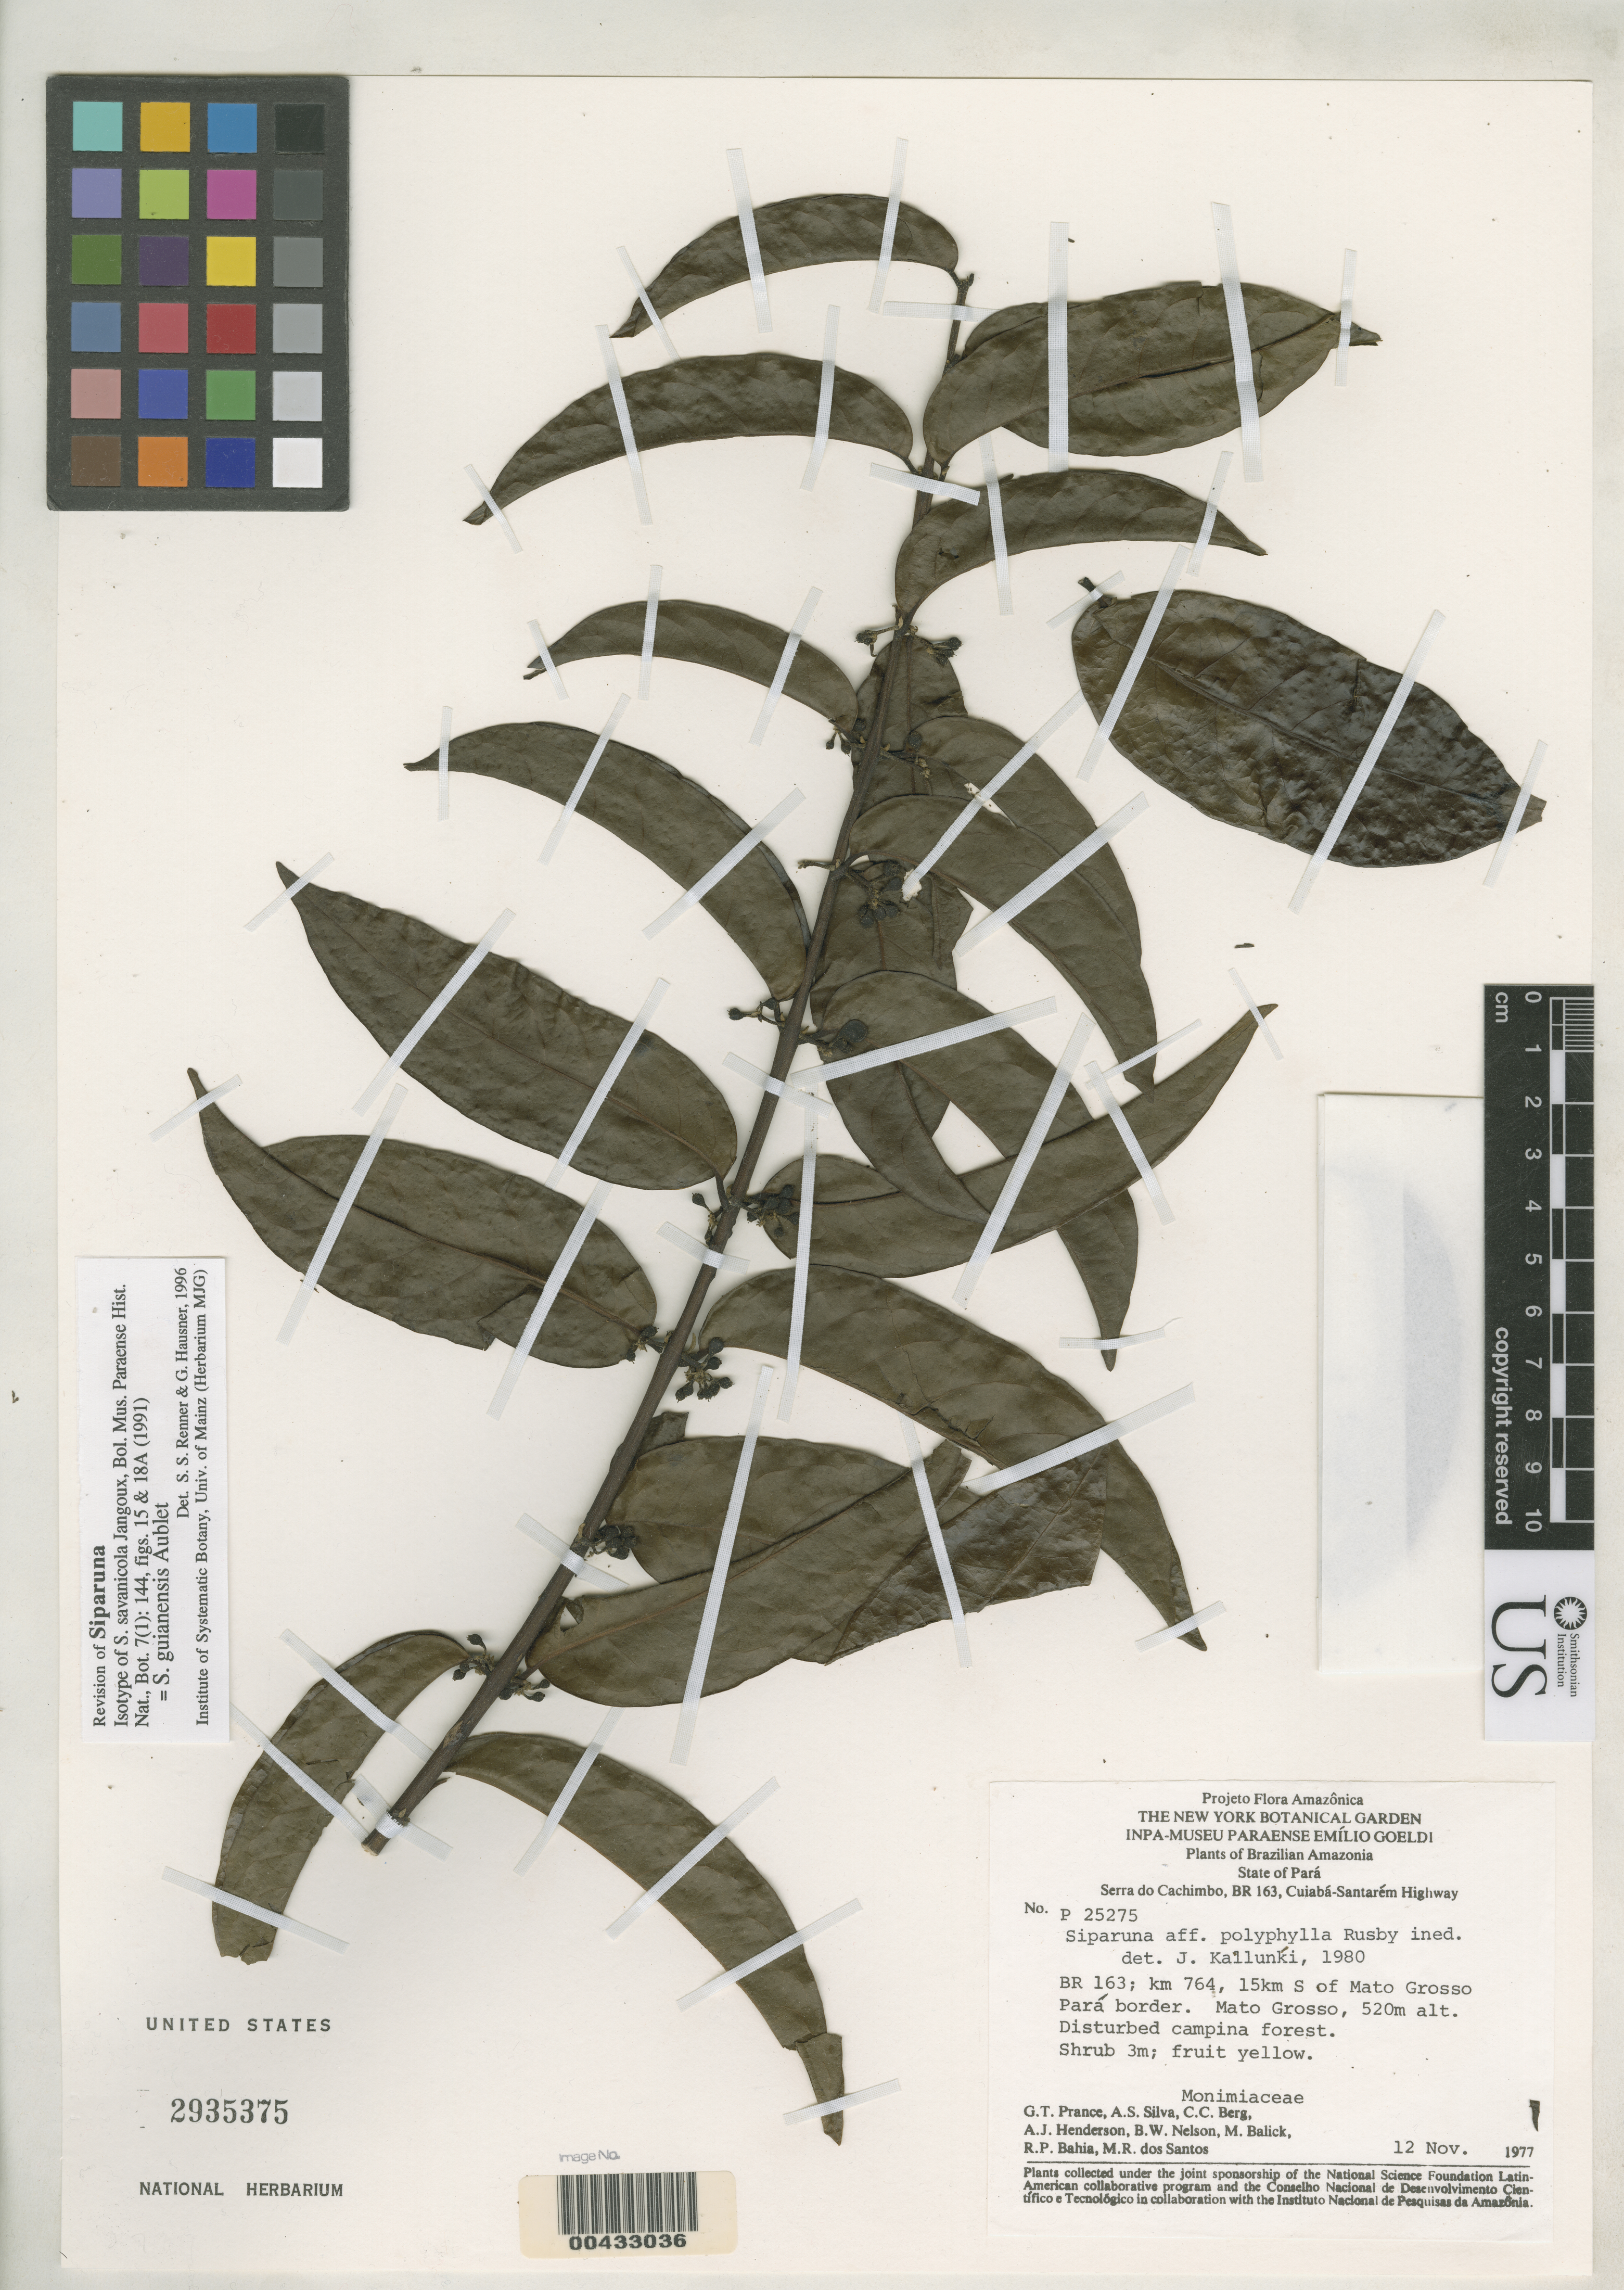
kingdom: Plantae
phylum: Tracheophyta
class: Magnoliopsida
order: Laurales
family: Siparunaceae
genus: Siparuna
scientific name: Siparuna savanicola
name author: Jangoux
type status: Isotype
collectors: G. T. Prance, F. Chagas e Silva, C. C. Berg, A. J. Henderson, B. W. Nelson & M. Balick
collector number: P 25275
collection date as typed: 12 Nov 1977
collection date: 1977-11-12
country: Brazil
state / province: Pará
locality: Br 163, km 764, 15 km S of Mato Grosso. Para border.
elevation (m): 520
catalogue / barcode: US 2935375